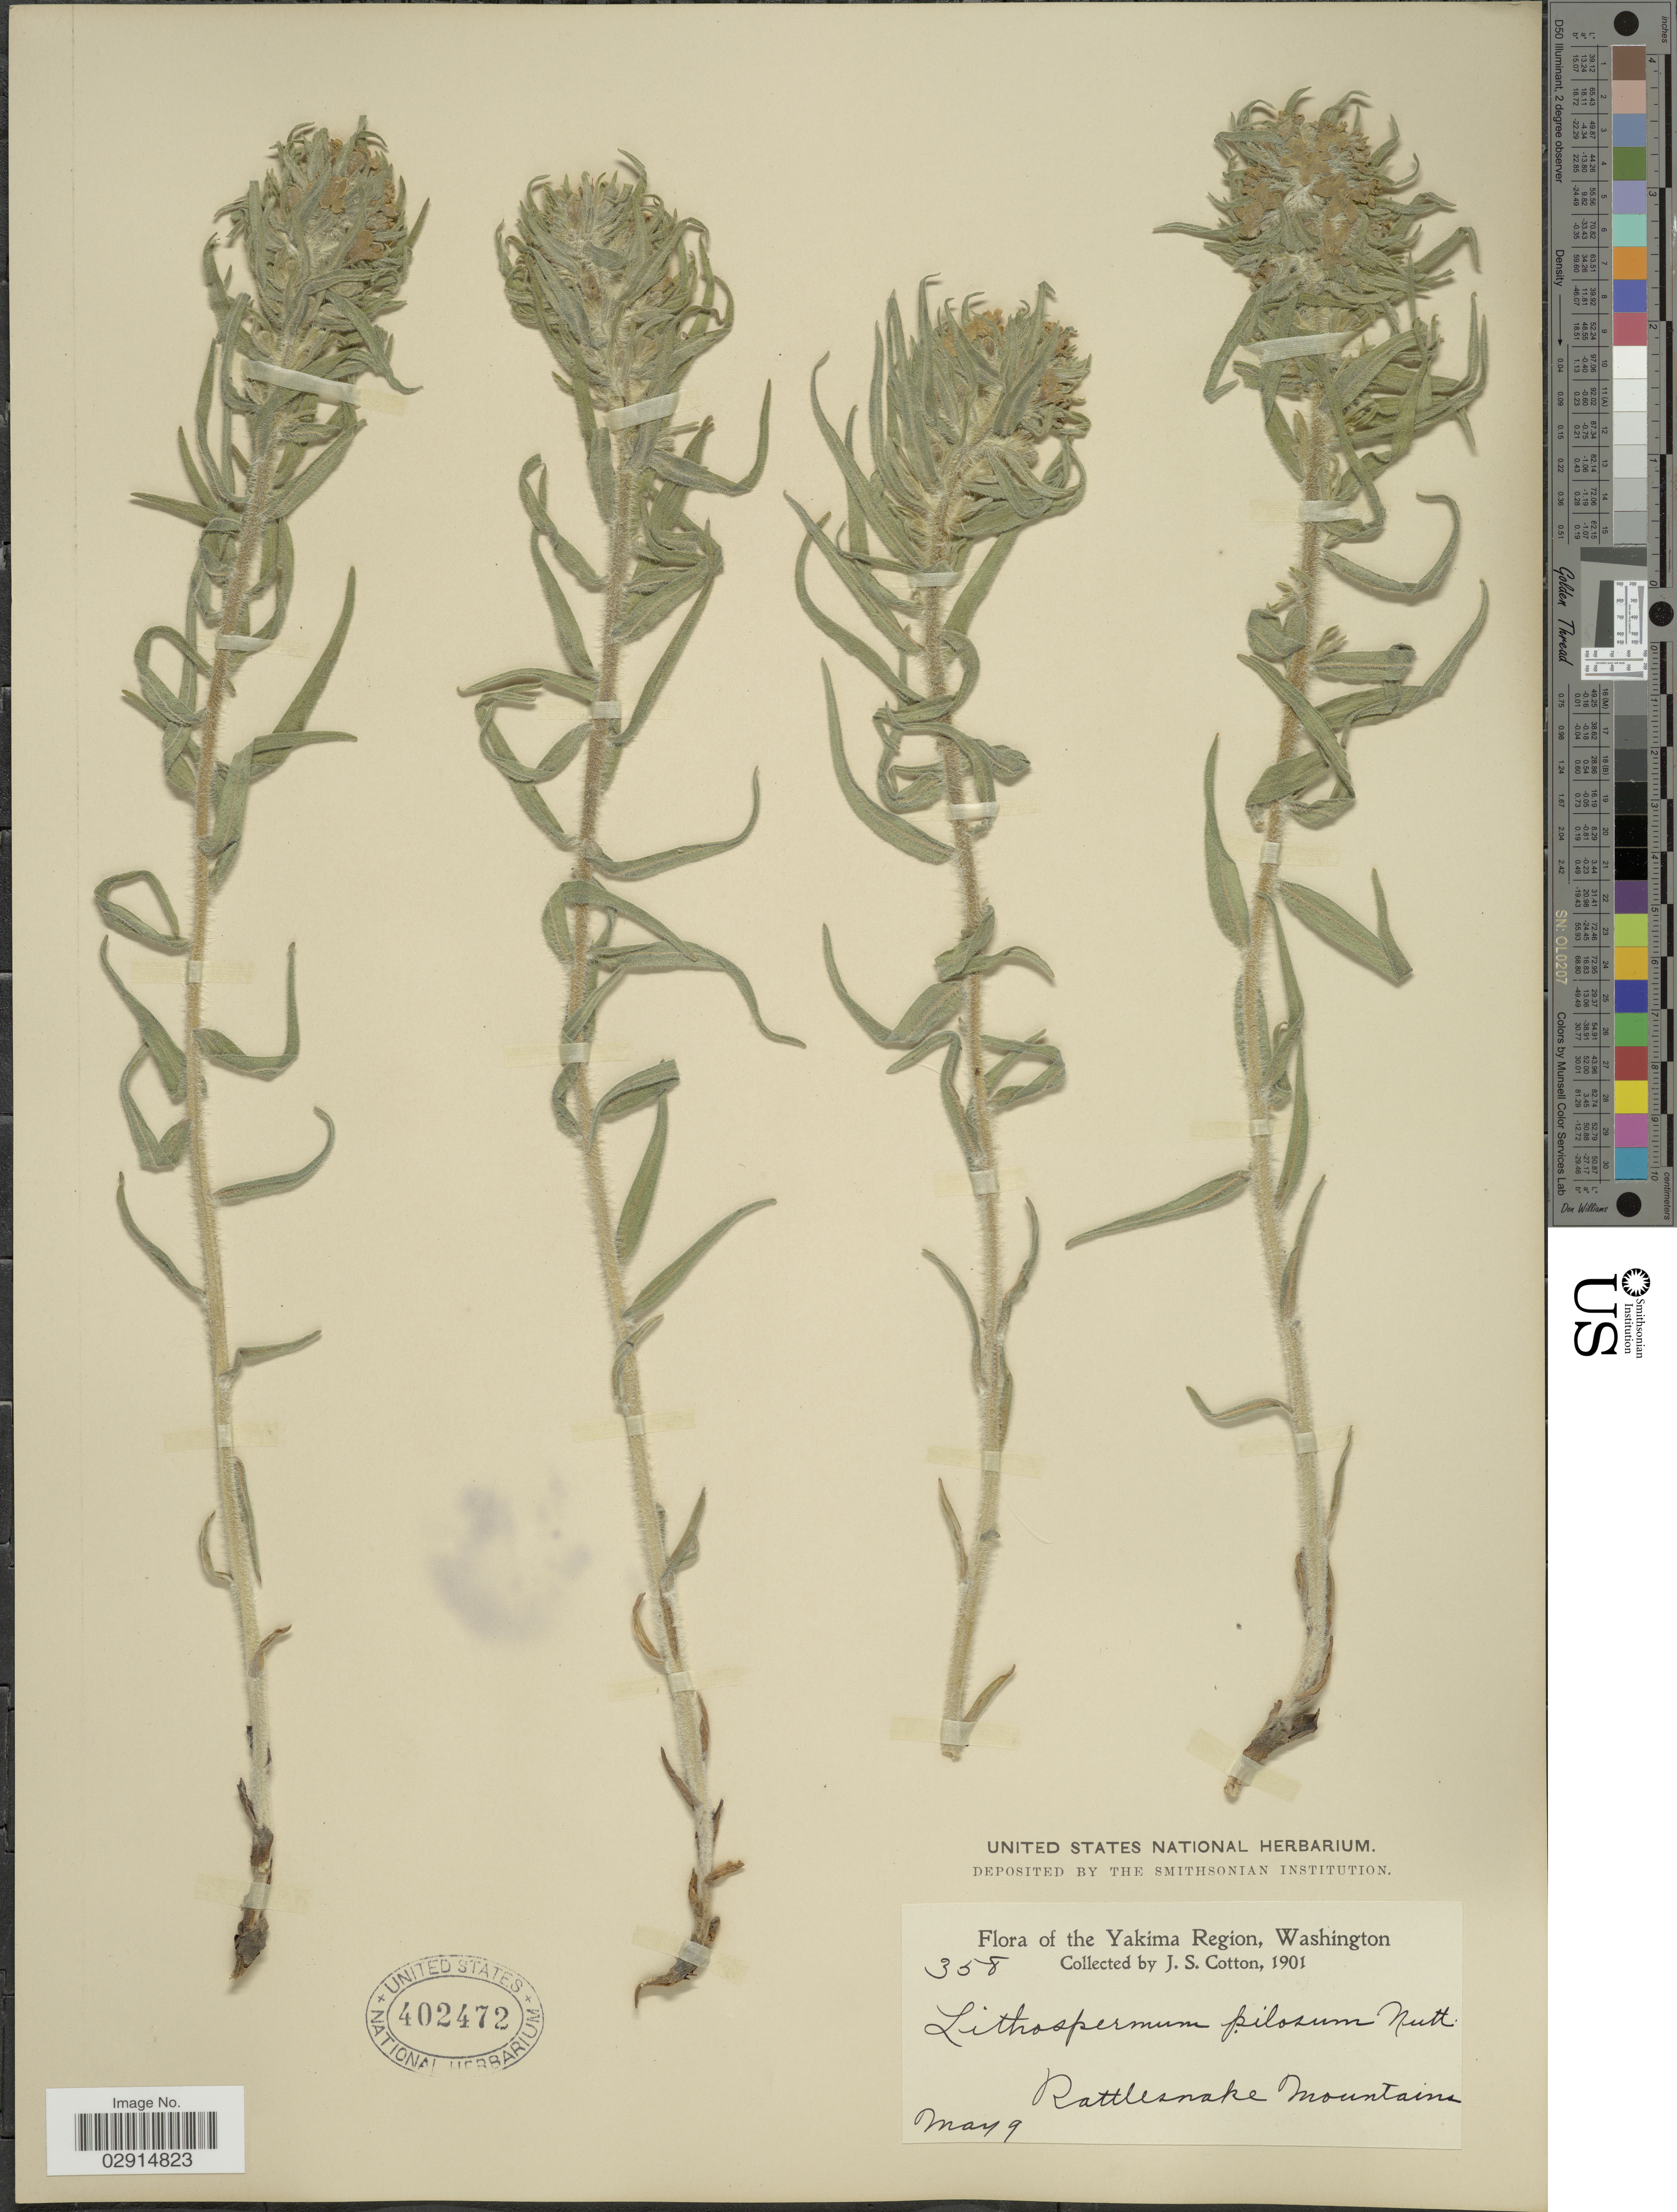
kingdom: Plantae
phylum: Tracheophyta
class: Magnoliopsida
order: Boraginales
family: Boraginaceae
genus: Lithospermum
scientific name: Lithospermum ruderale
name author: Douglas ex Lehm.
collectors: J. S. Cotton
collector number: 358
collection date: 1901-05-09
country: United States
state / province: Washington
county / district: Yakima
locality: Yakima Region, Rattlesnake Mountains.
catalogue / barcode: US 402472